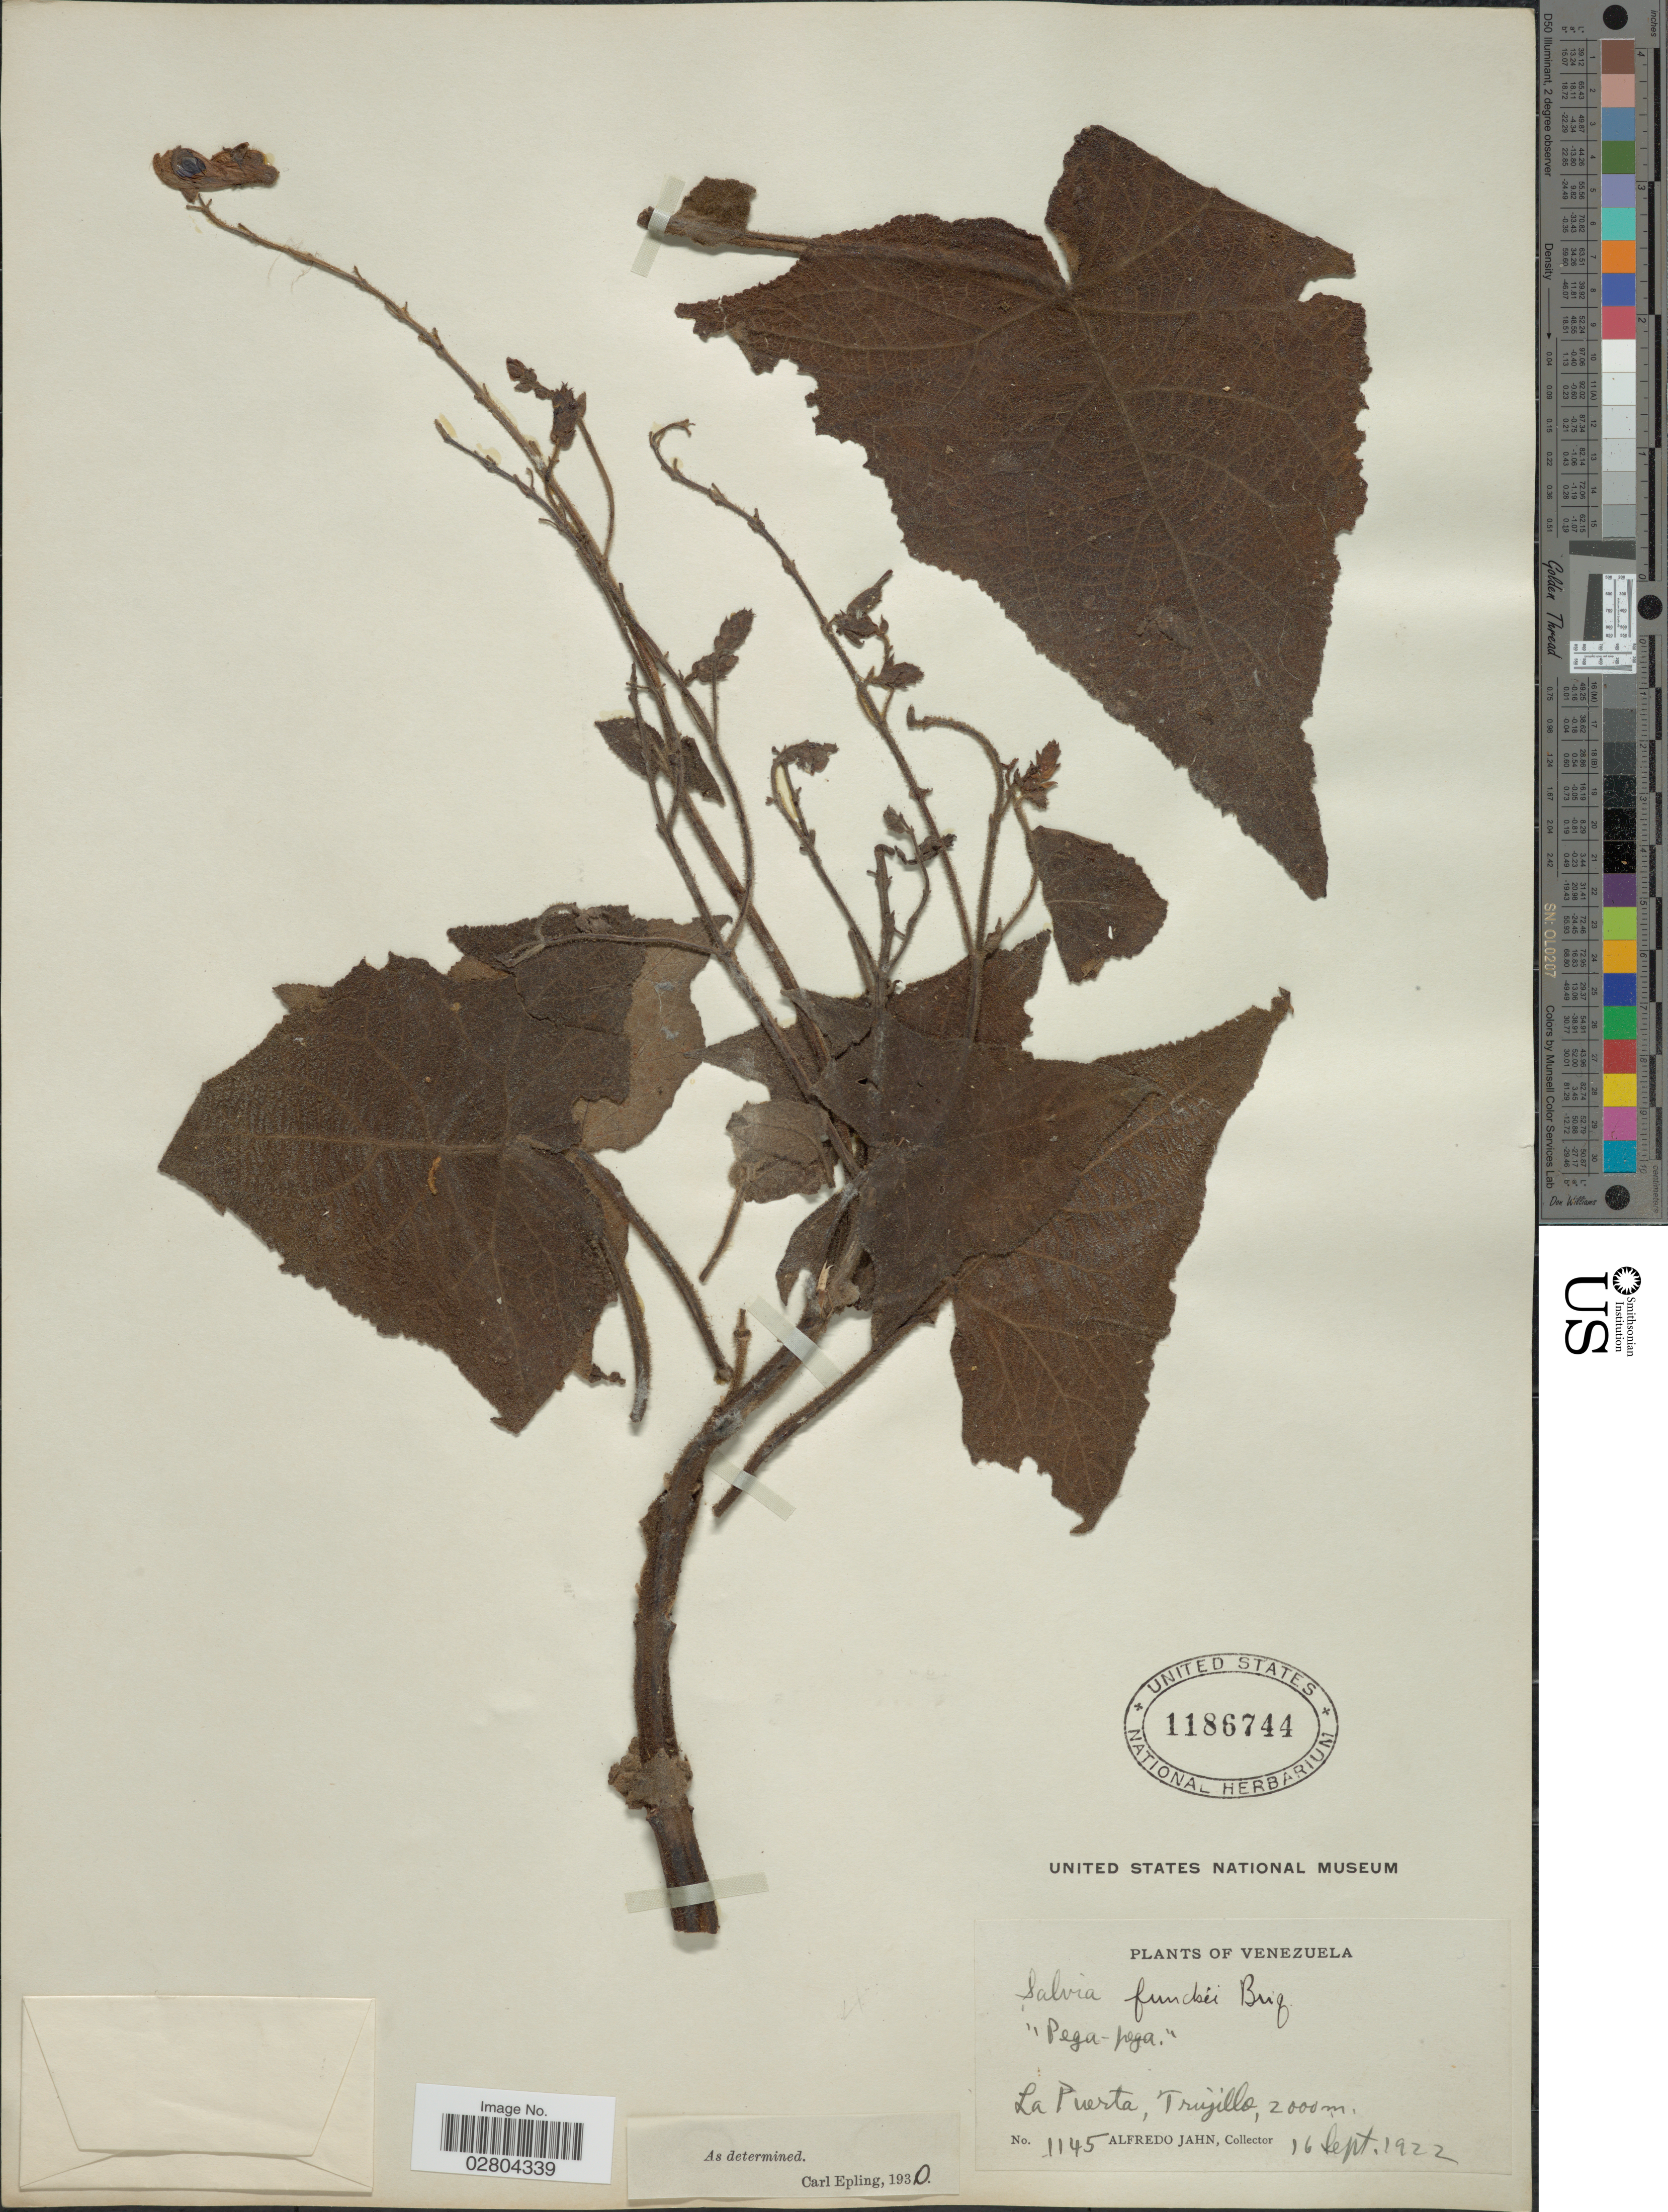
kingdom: Plantae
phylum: Tracheophyta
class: Magnoliopsida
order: Lamiales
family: Lamiaceae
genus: Salvia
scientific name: Salvia funckii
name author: Briq.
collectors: A. Jahn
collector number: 1145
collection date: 1922-09-16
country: Venezuela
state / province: Trujillo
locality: La Puerta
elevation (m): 2000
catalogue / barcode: US 1186744